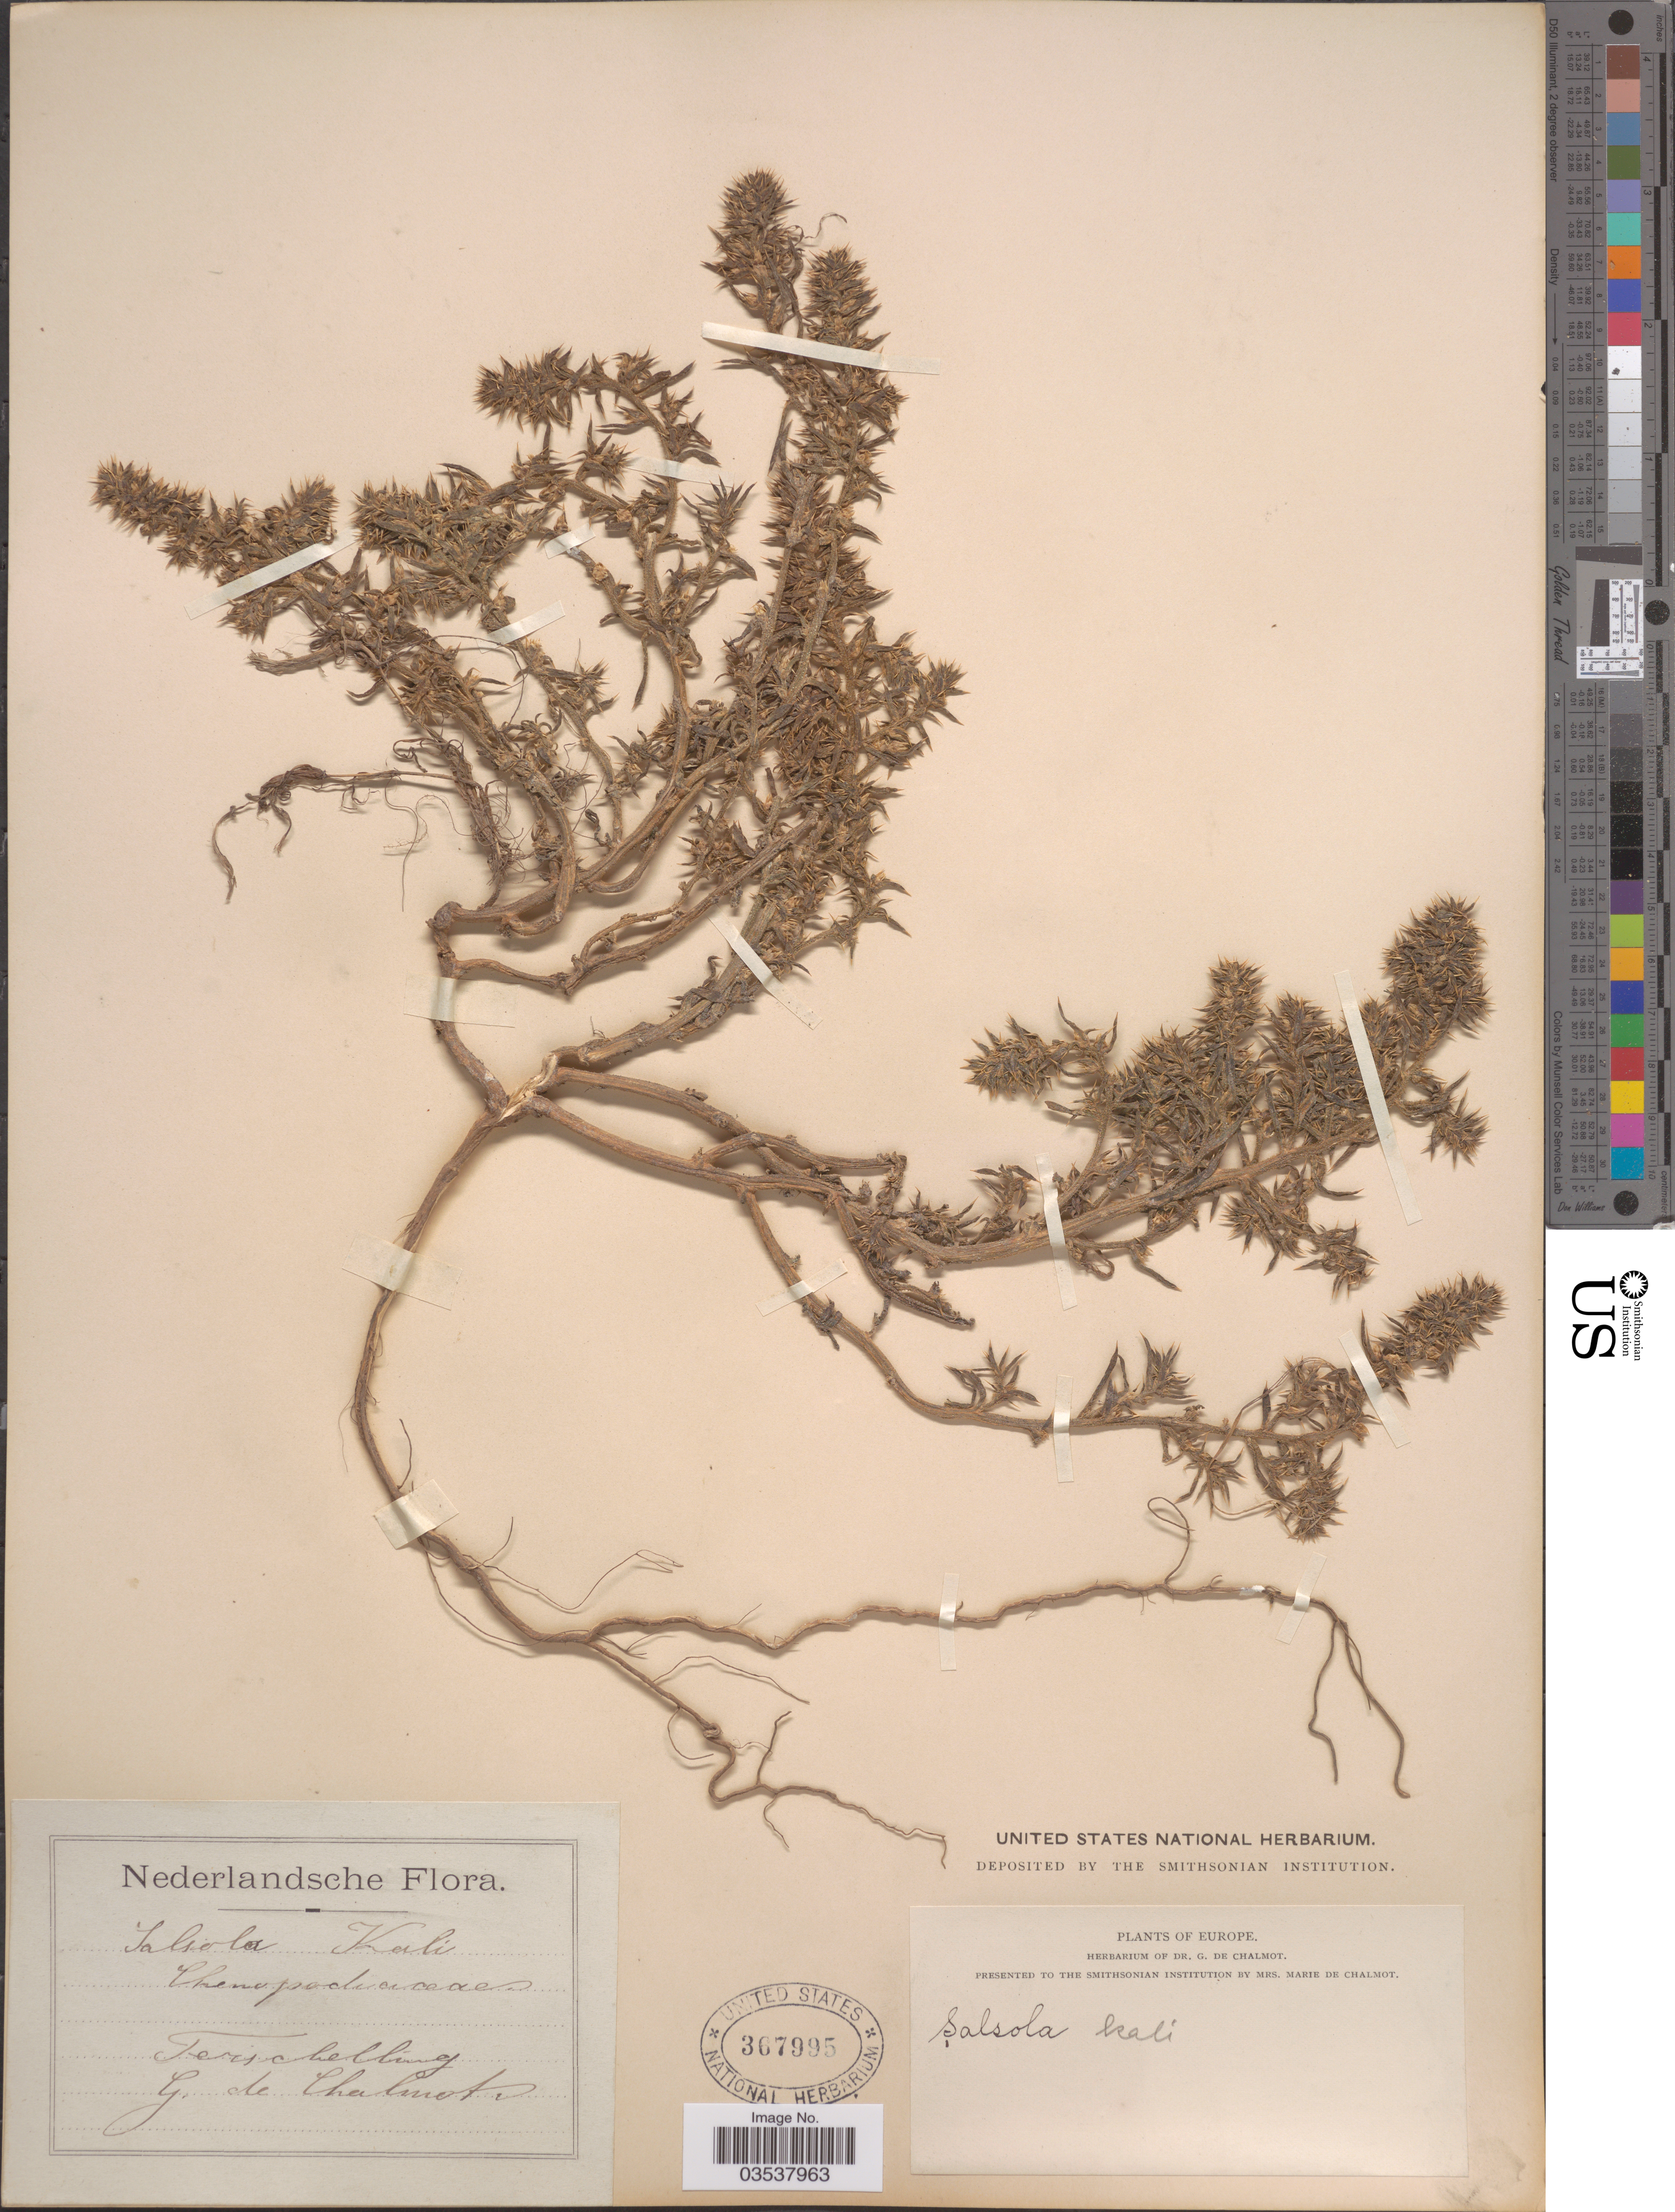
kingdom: Plantae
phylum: Tracheophyta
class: Magnoliopsida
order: Caryophyllales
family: Amaranthaceae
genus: Salsola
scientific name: Salsola kali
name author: L.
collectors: G. de Chalmot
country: Netherlands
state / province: Friesland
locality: Nederlandsche. Terschelling.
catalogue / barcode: US 367995